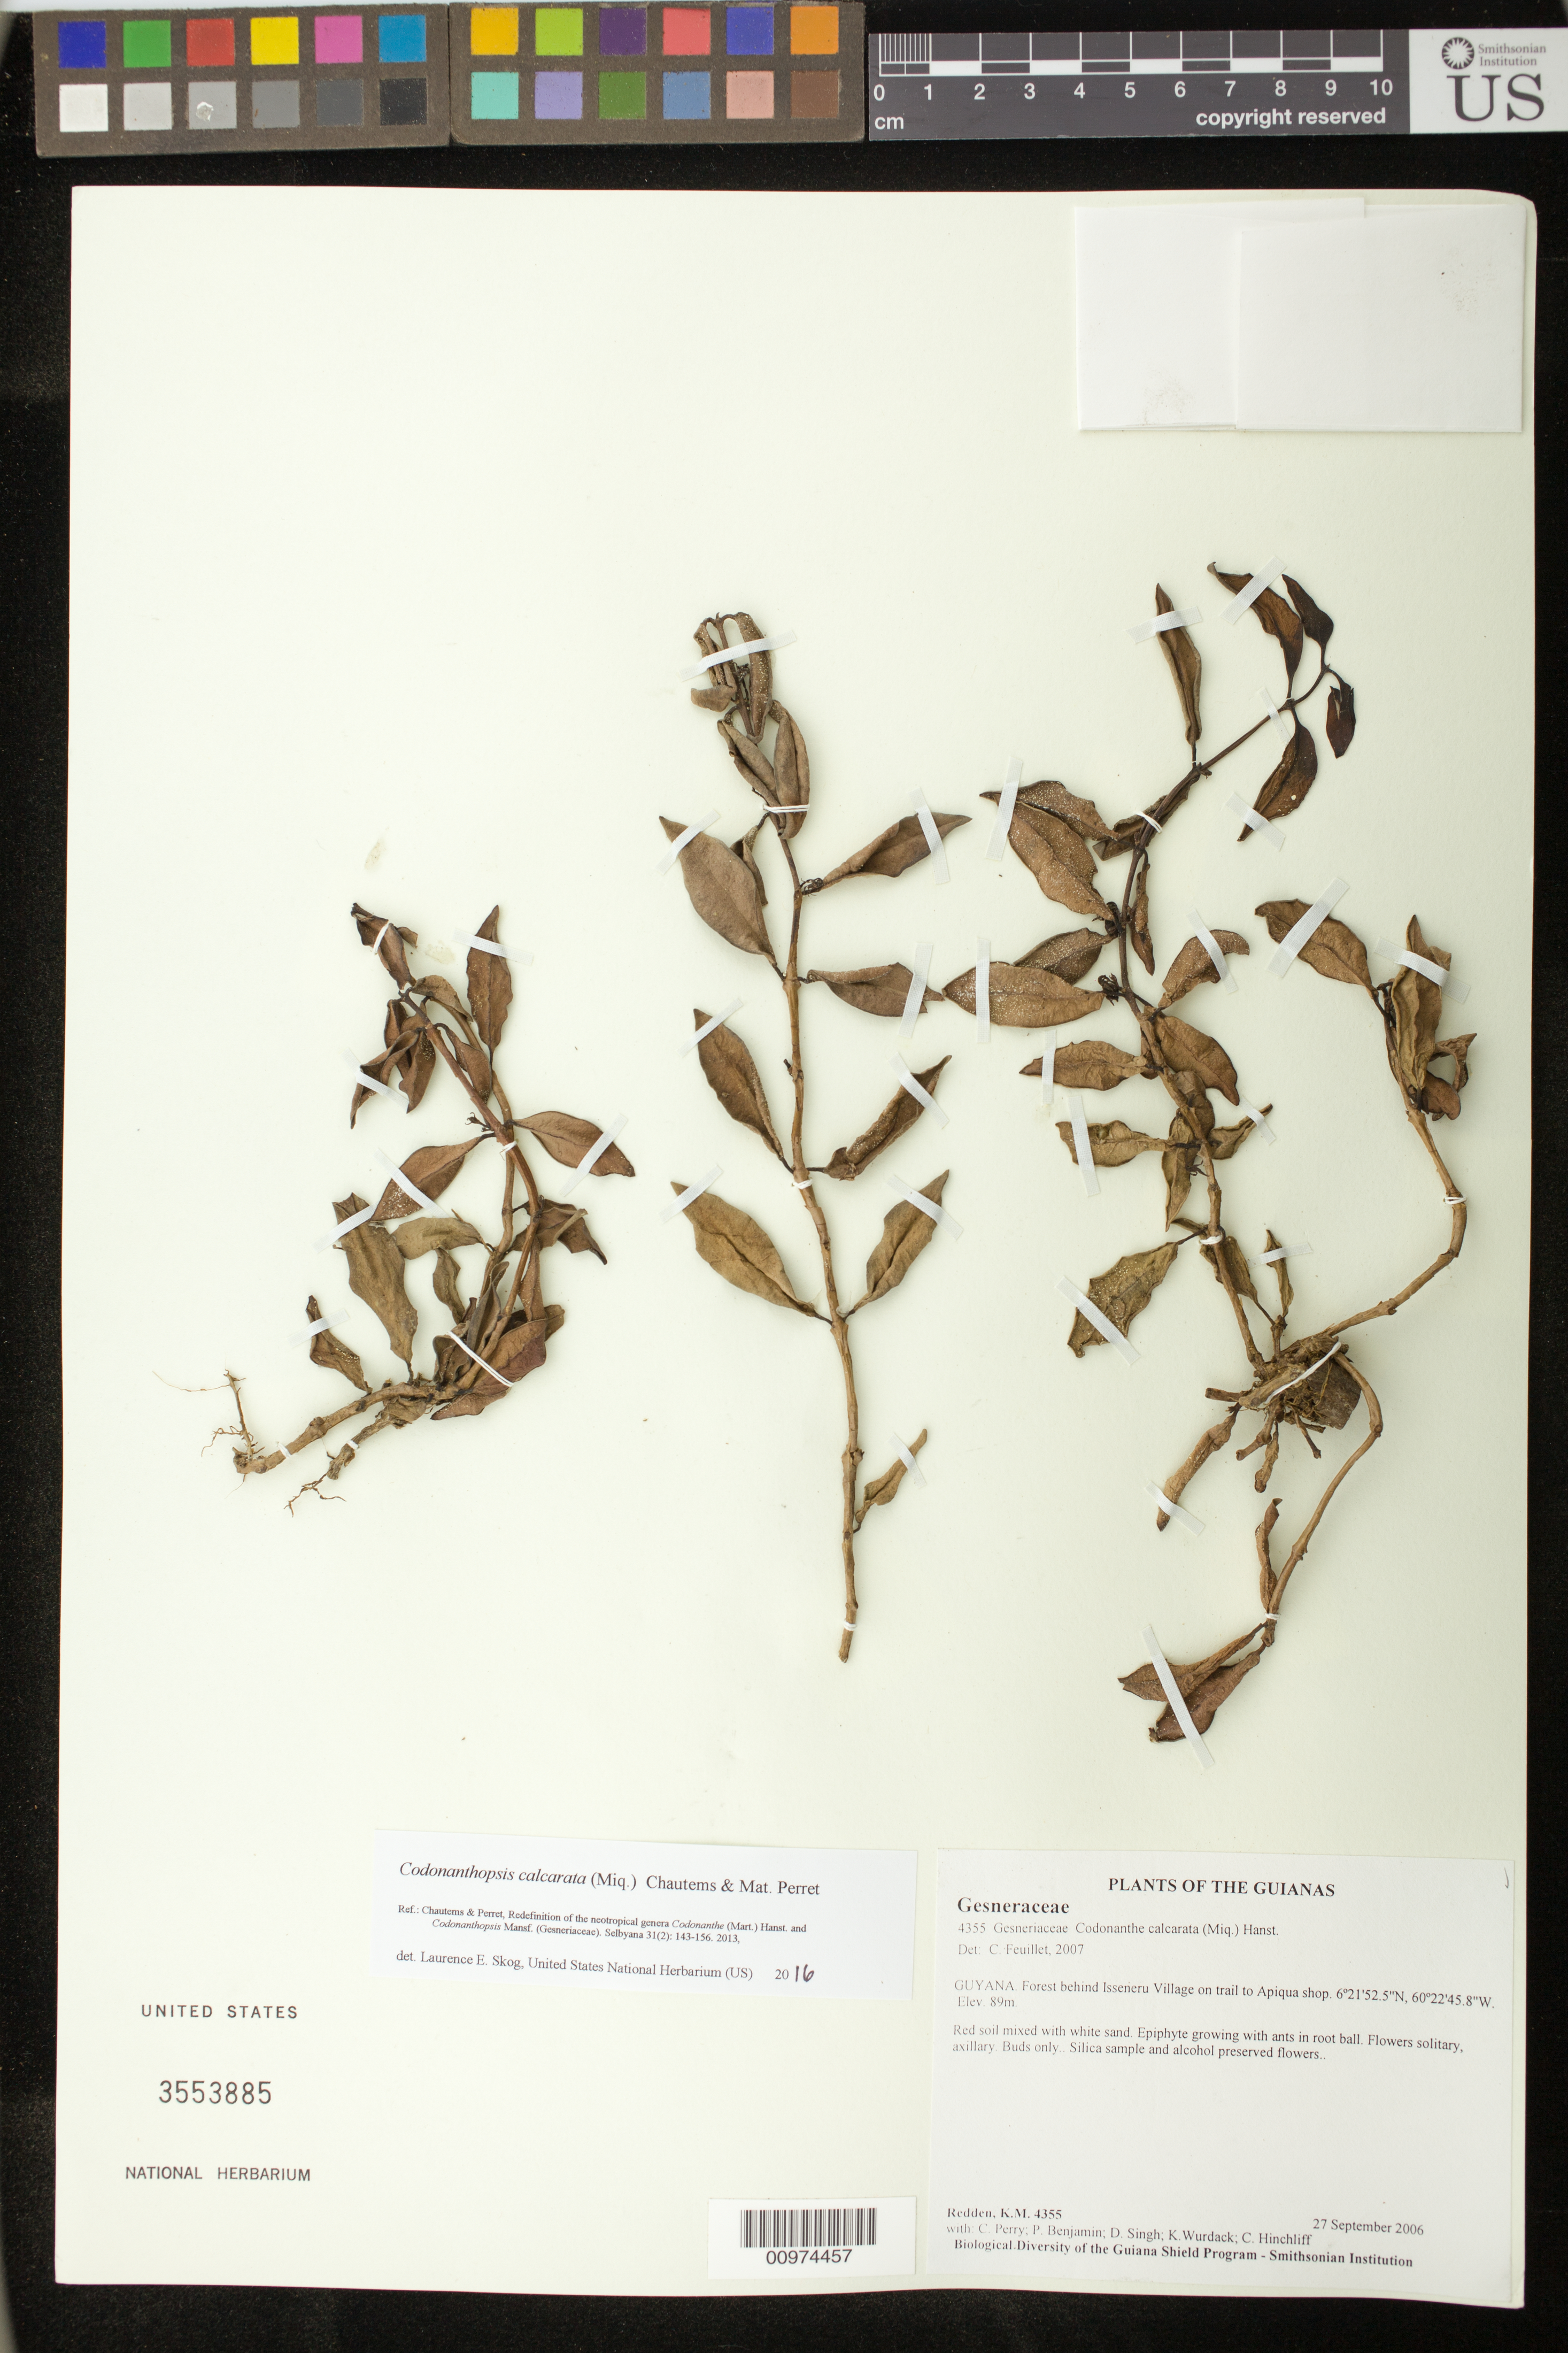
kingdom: Plantae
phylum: Tracheophyta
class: Magnoliopsida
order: Lamiales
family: Gesneriaceae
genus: Codonanthopsis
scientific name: Codonanthopsis calcarata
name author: (Miq.) Chautems & Mat.Perret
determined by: Skog, Laurence E.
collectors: K. M. Redden & et al.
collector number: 4355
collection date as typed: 27 Sep 2006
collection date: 2006-09-27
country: Guyana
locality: Forest behind Isseneru Village on trail to Apiqua shop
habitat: Red soil mixed with white sand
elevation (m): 89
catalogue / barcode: US 3553885